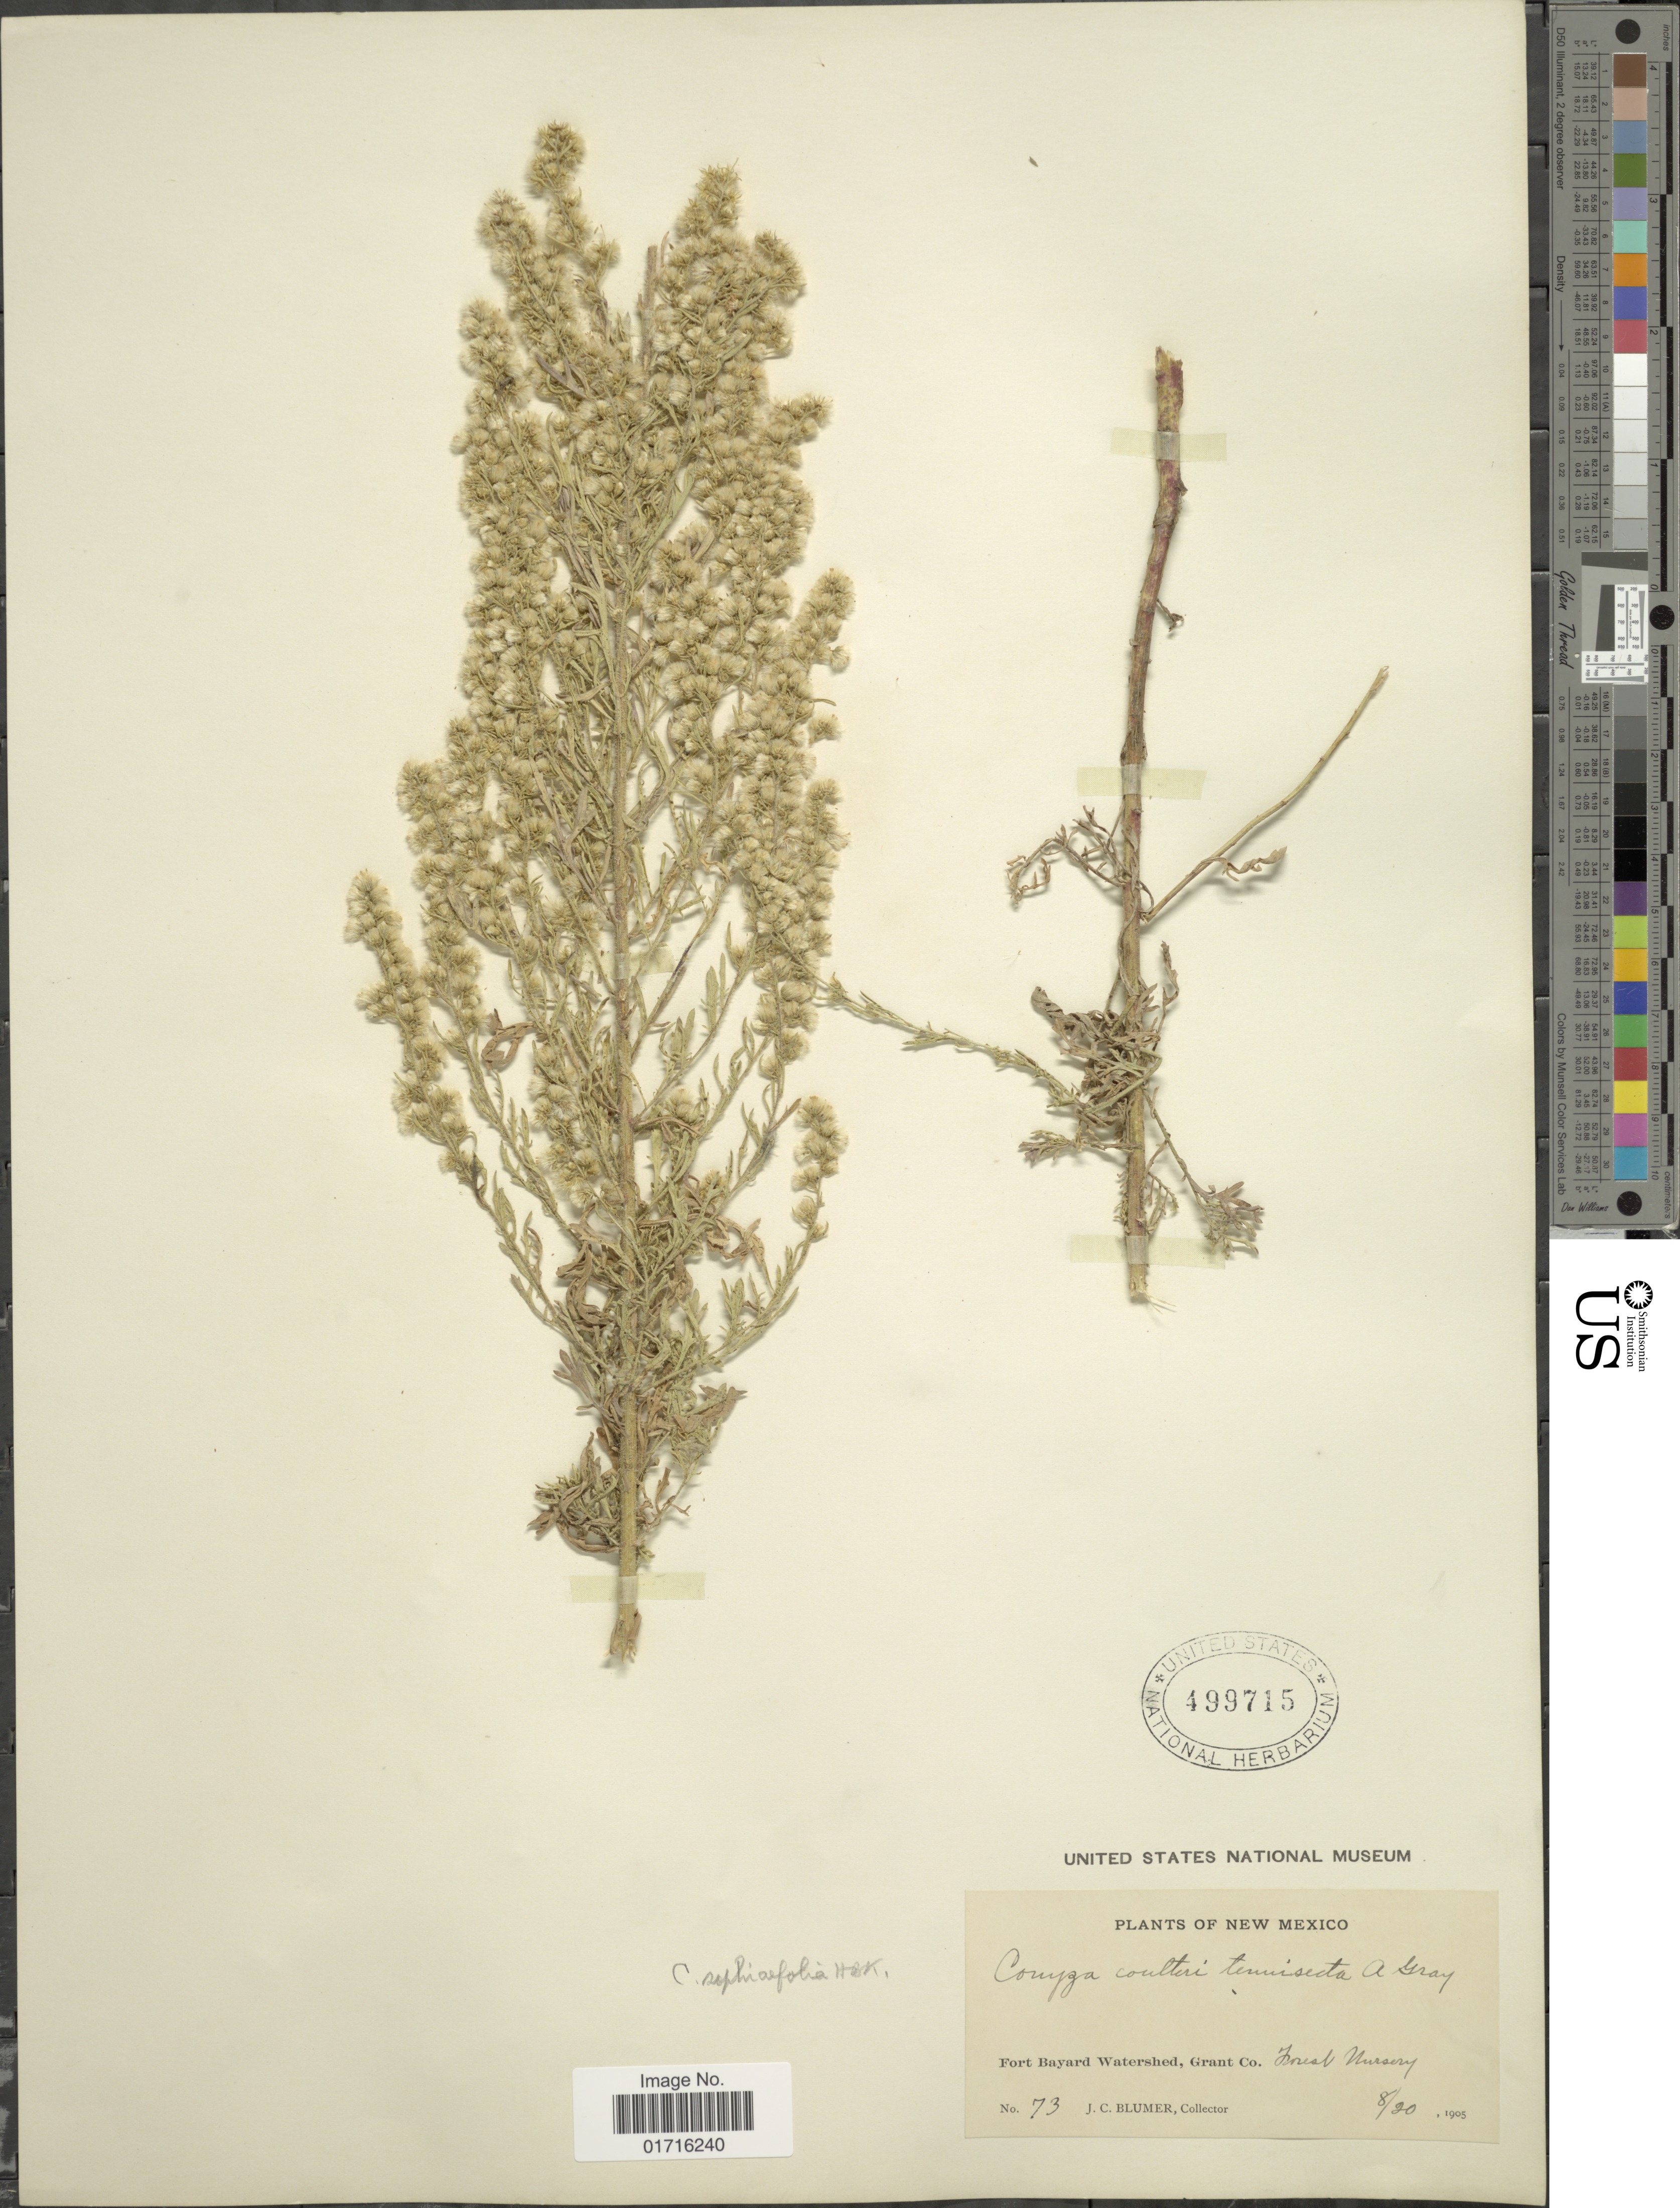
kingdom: Plantae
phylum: Tracheophyta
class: Magnoliopsida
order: Asterales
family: Asteraceae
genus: Conyza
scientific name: Conyza sophiaefolia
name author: Kunth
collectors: J. C. Blumer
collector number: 73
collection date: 1905-08-20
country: United States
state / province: New Mexico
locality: Fort Bayard Watershed, Grant Co. Forest Nursery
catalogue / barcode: US 499715